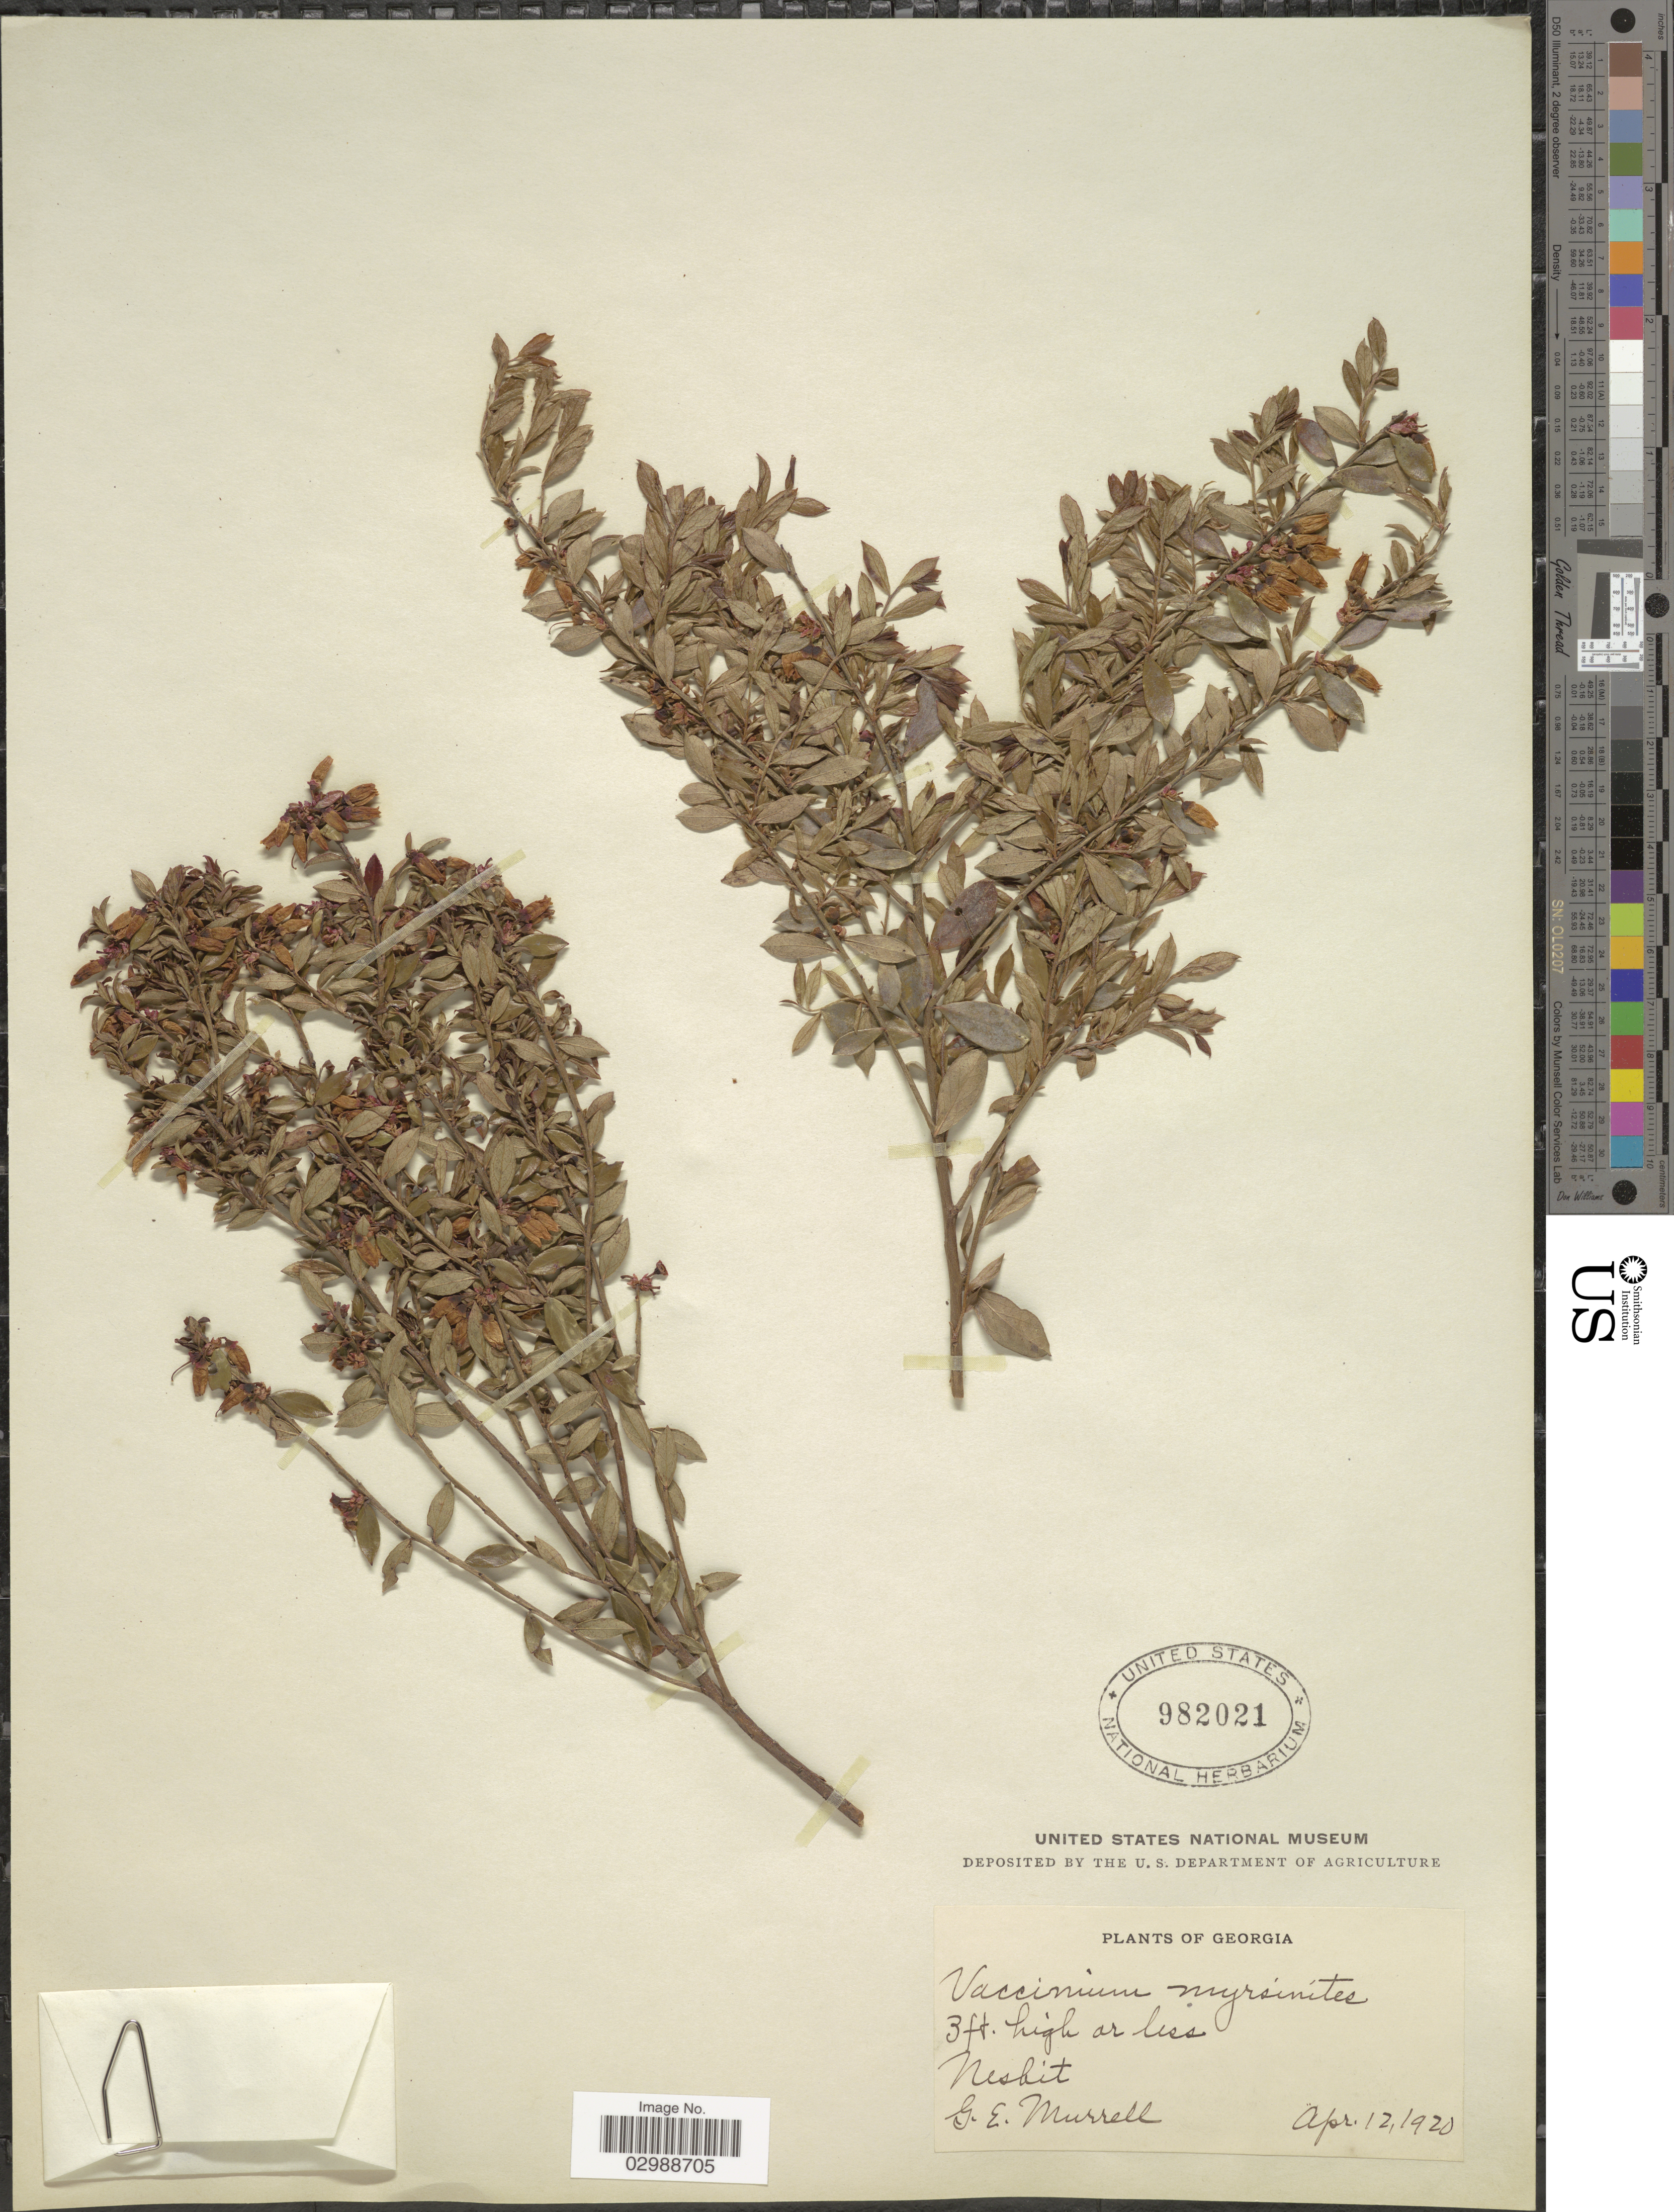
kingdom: Plantae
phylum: Tracheophyta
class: Magnoliopsida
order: Ericales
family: Ericaceae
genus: Vaccinium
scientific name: Vaccinium myrsinites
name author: Lam.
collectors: G. Murrell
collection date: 1920-04-12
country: United States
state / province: Georgia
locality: Nesbit.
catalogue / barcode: US 982021